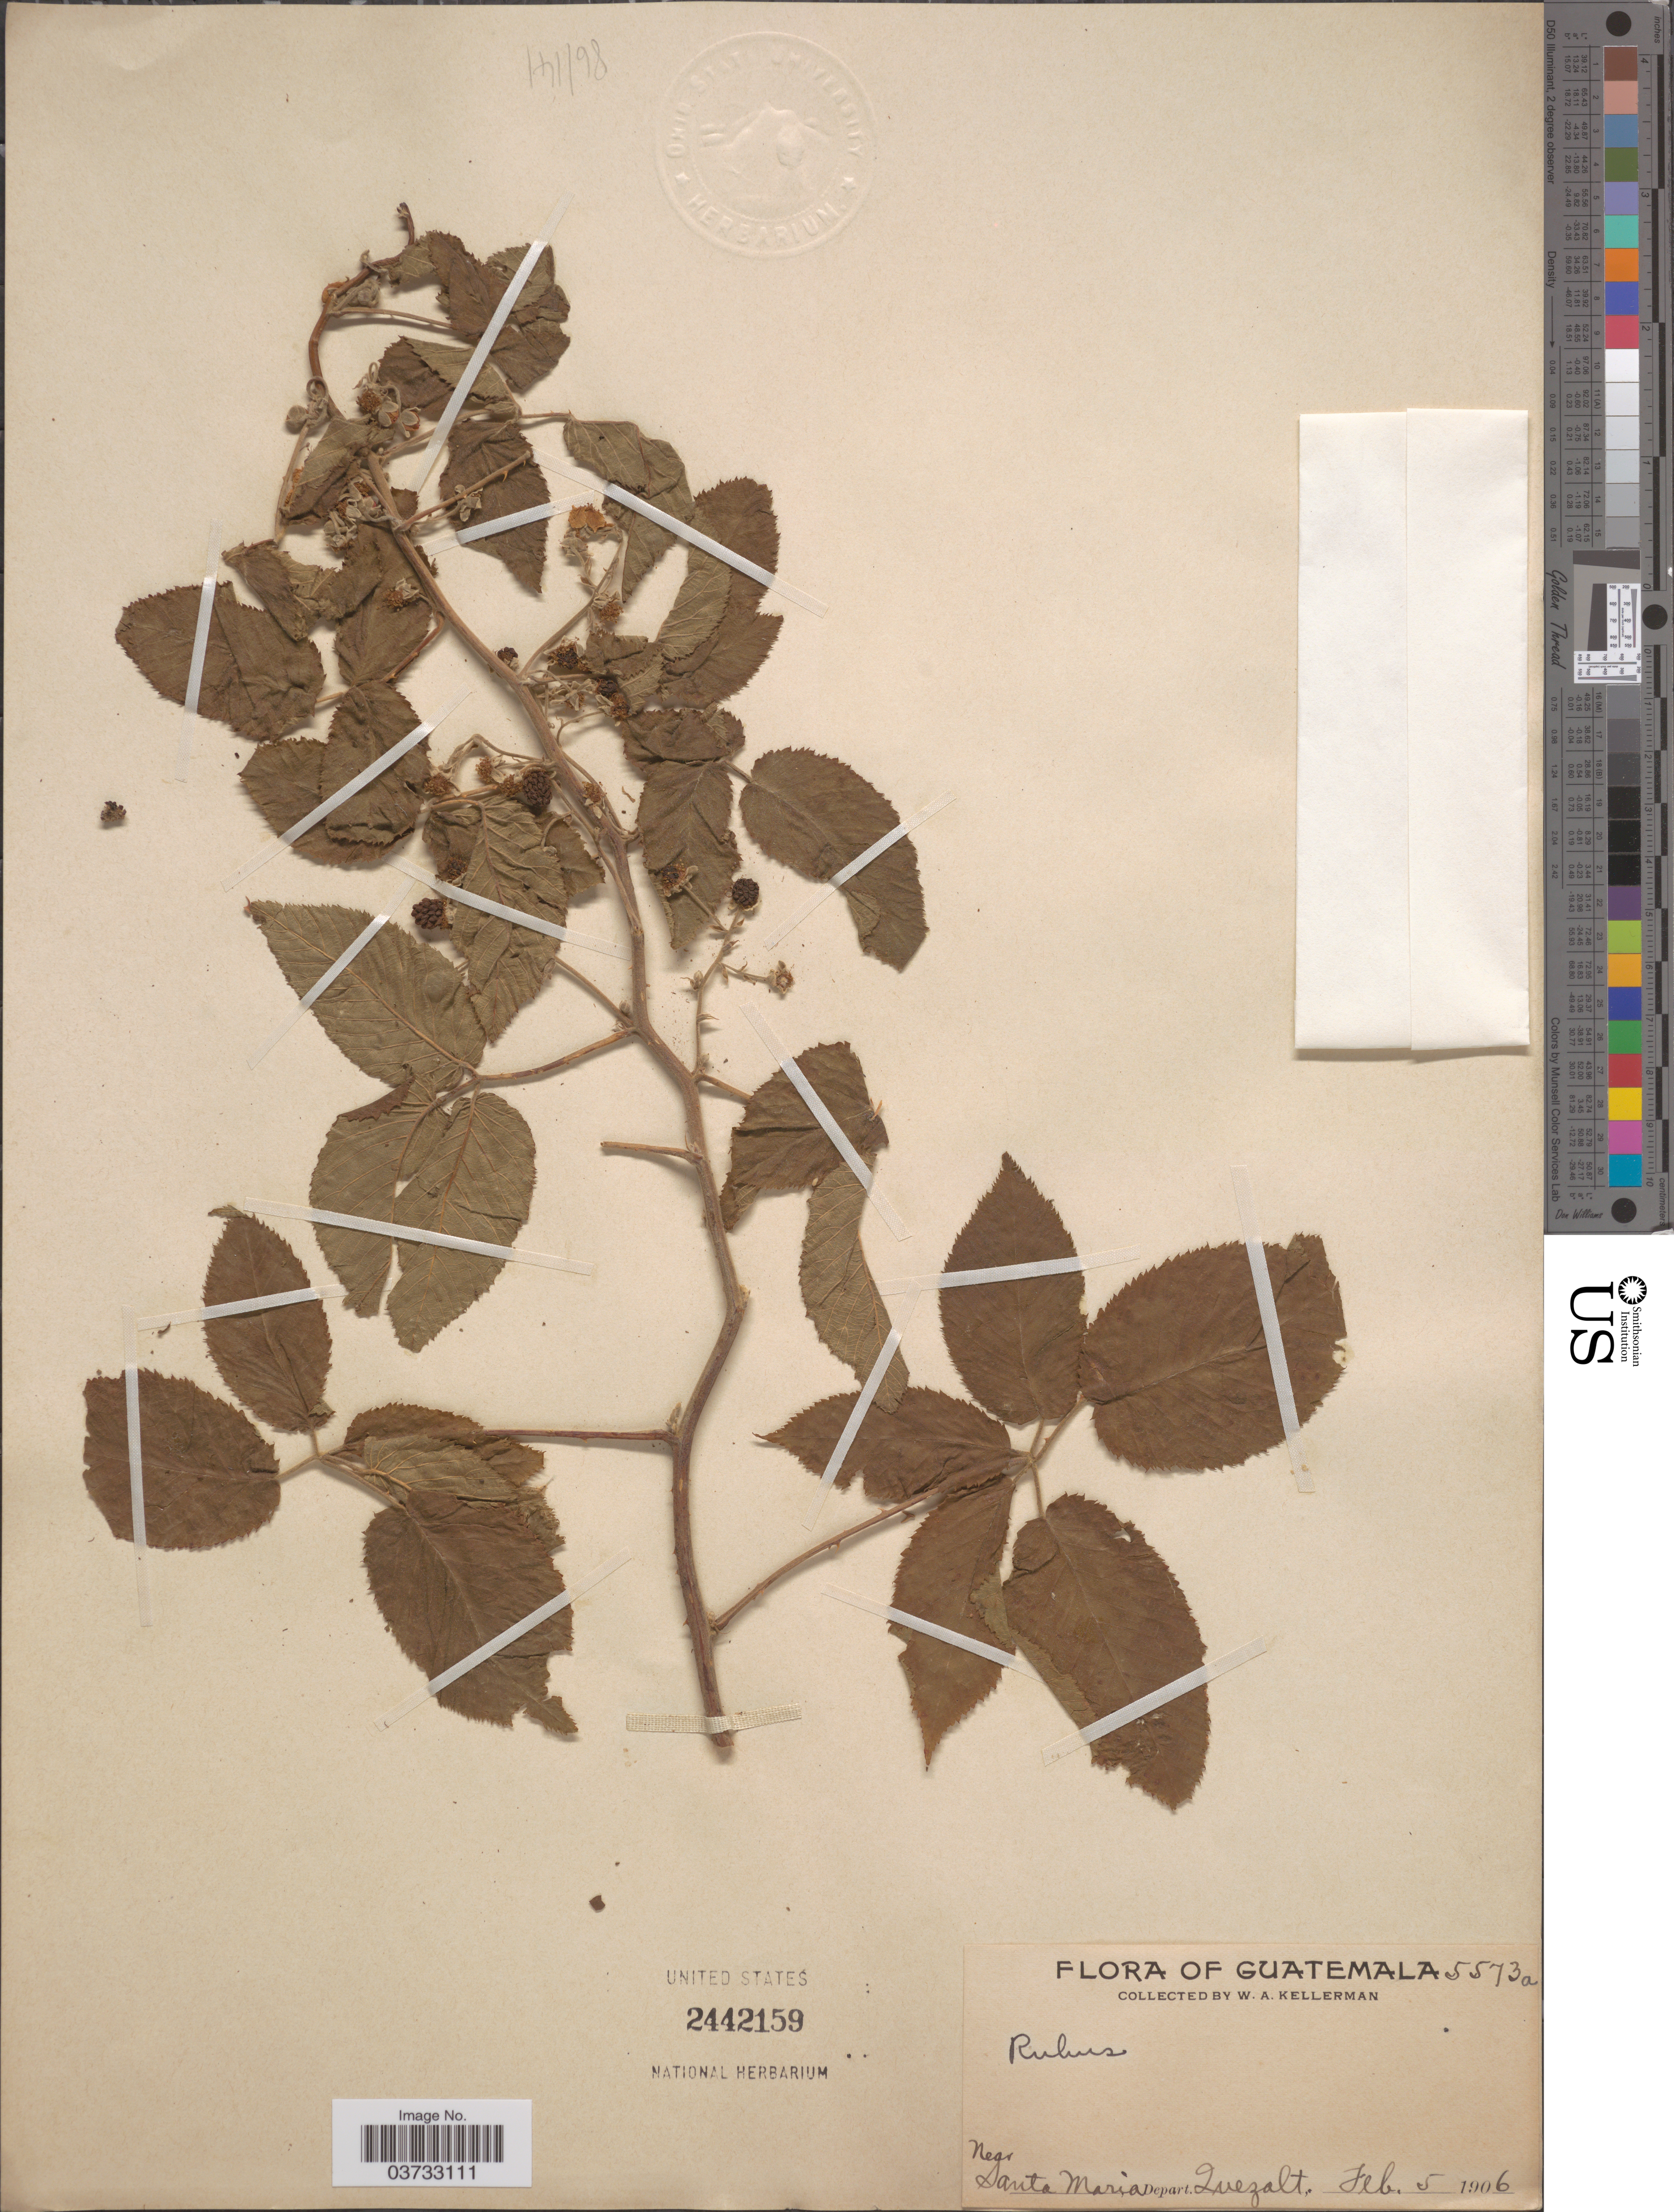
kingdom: Plantae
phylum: Tracheophyta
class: Magnoliopsida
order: Rosales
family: Rosaceae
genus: Rubus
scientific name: Rubus sp.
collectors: W. Kellerman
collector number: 5573a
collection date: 1906-02-05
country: Guatemala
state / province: Quetzaltenango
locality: Near Santa Maria. Depart. Quezalt.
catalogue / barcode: US 2442159